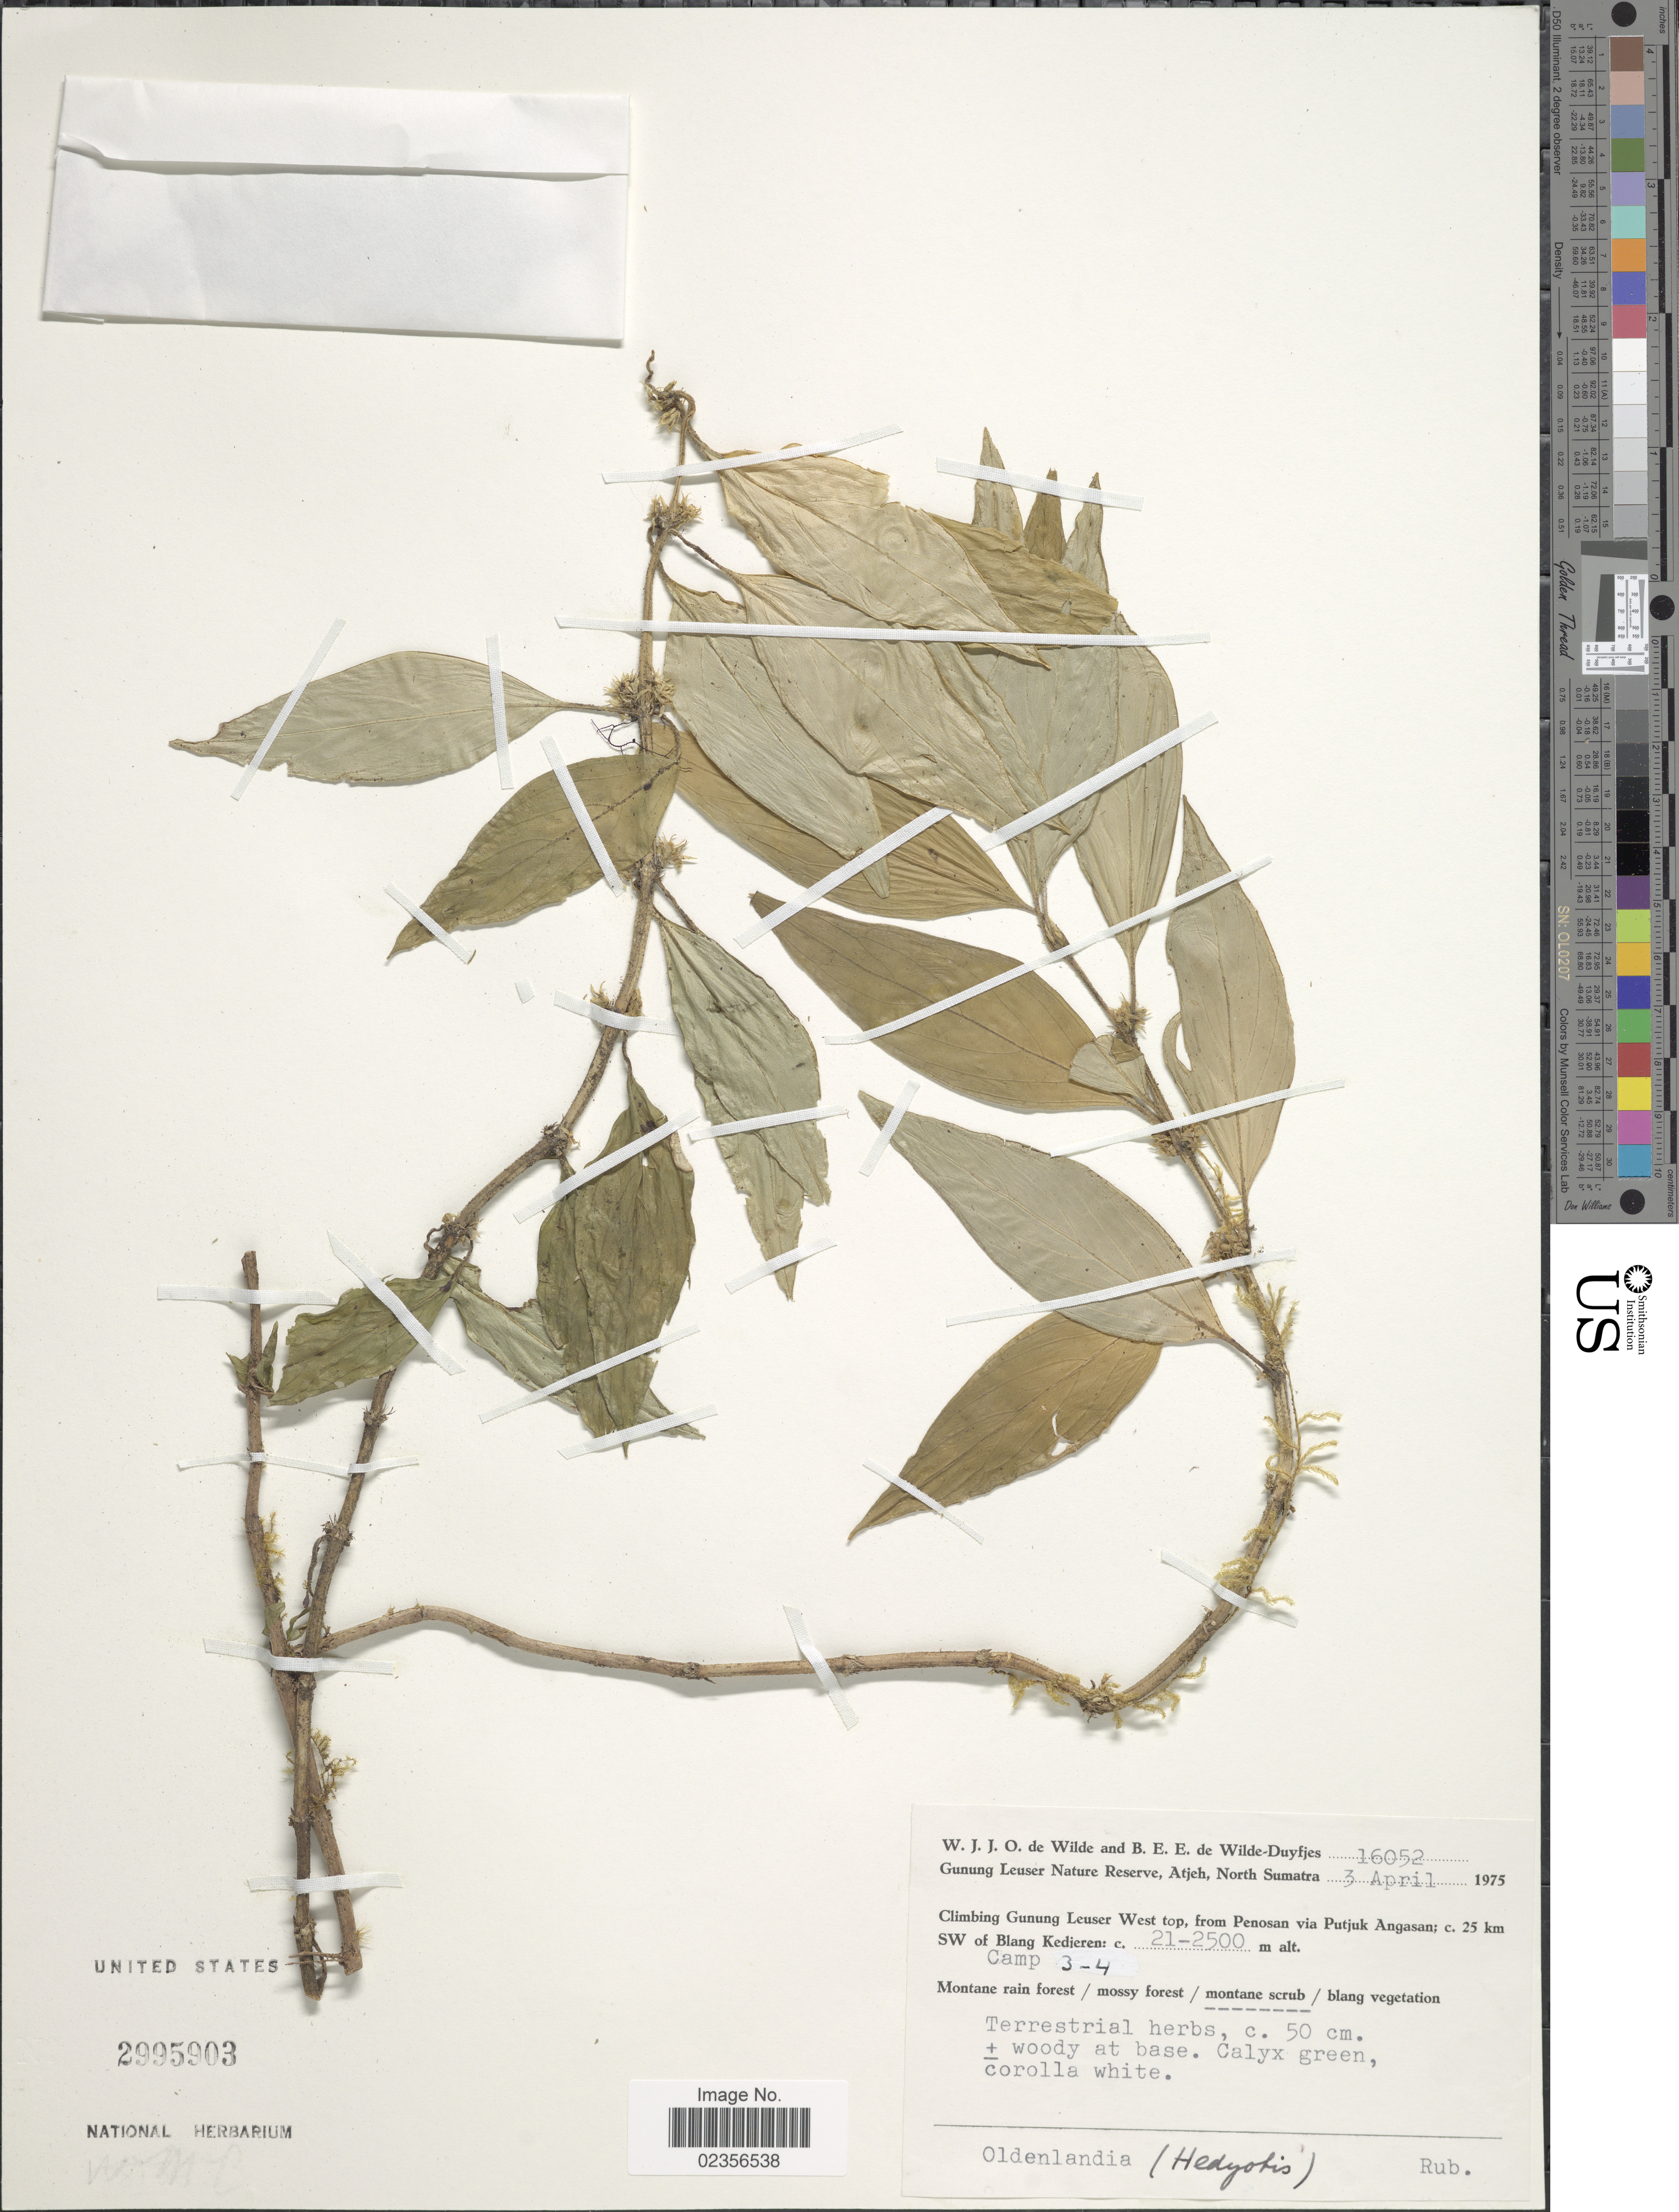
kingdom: Plantae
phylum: Tracheophyta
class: Magnoliopsida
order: Gentianales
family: Rubiaceae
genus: Hedyotis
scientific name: Hedyotis sp.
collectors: W. J. de Wilde & B. E. de Wilde-Duyfjes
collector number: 16052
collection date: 1975-04-03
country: Indonesia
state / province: Sumatra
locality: Gunung Leuser Nature Reserve, Atjeh, North Sumatra. Climbing Gunung Leuser West top, from Penosan via Putjuk Angasan; c. 25 km SW of Blang Kedjeren. Camp 3-4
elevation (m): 2100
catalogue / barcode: US 29959003